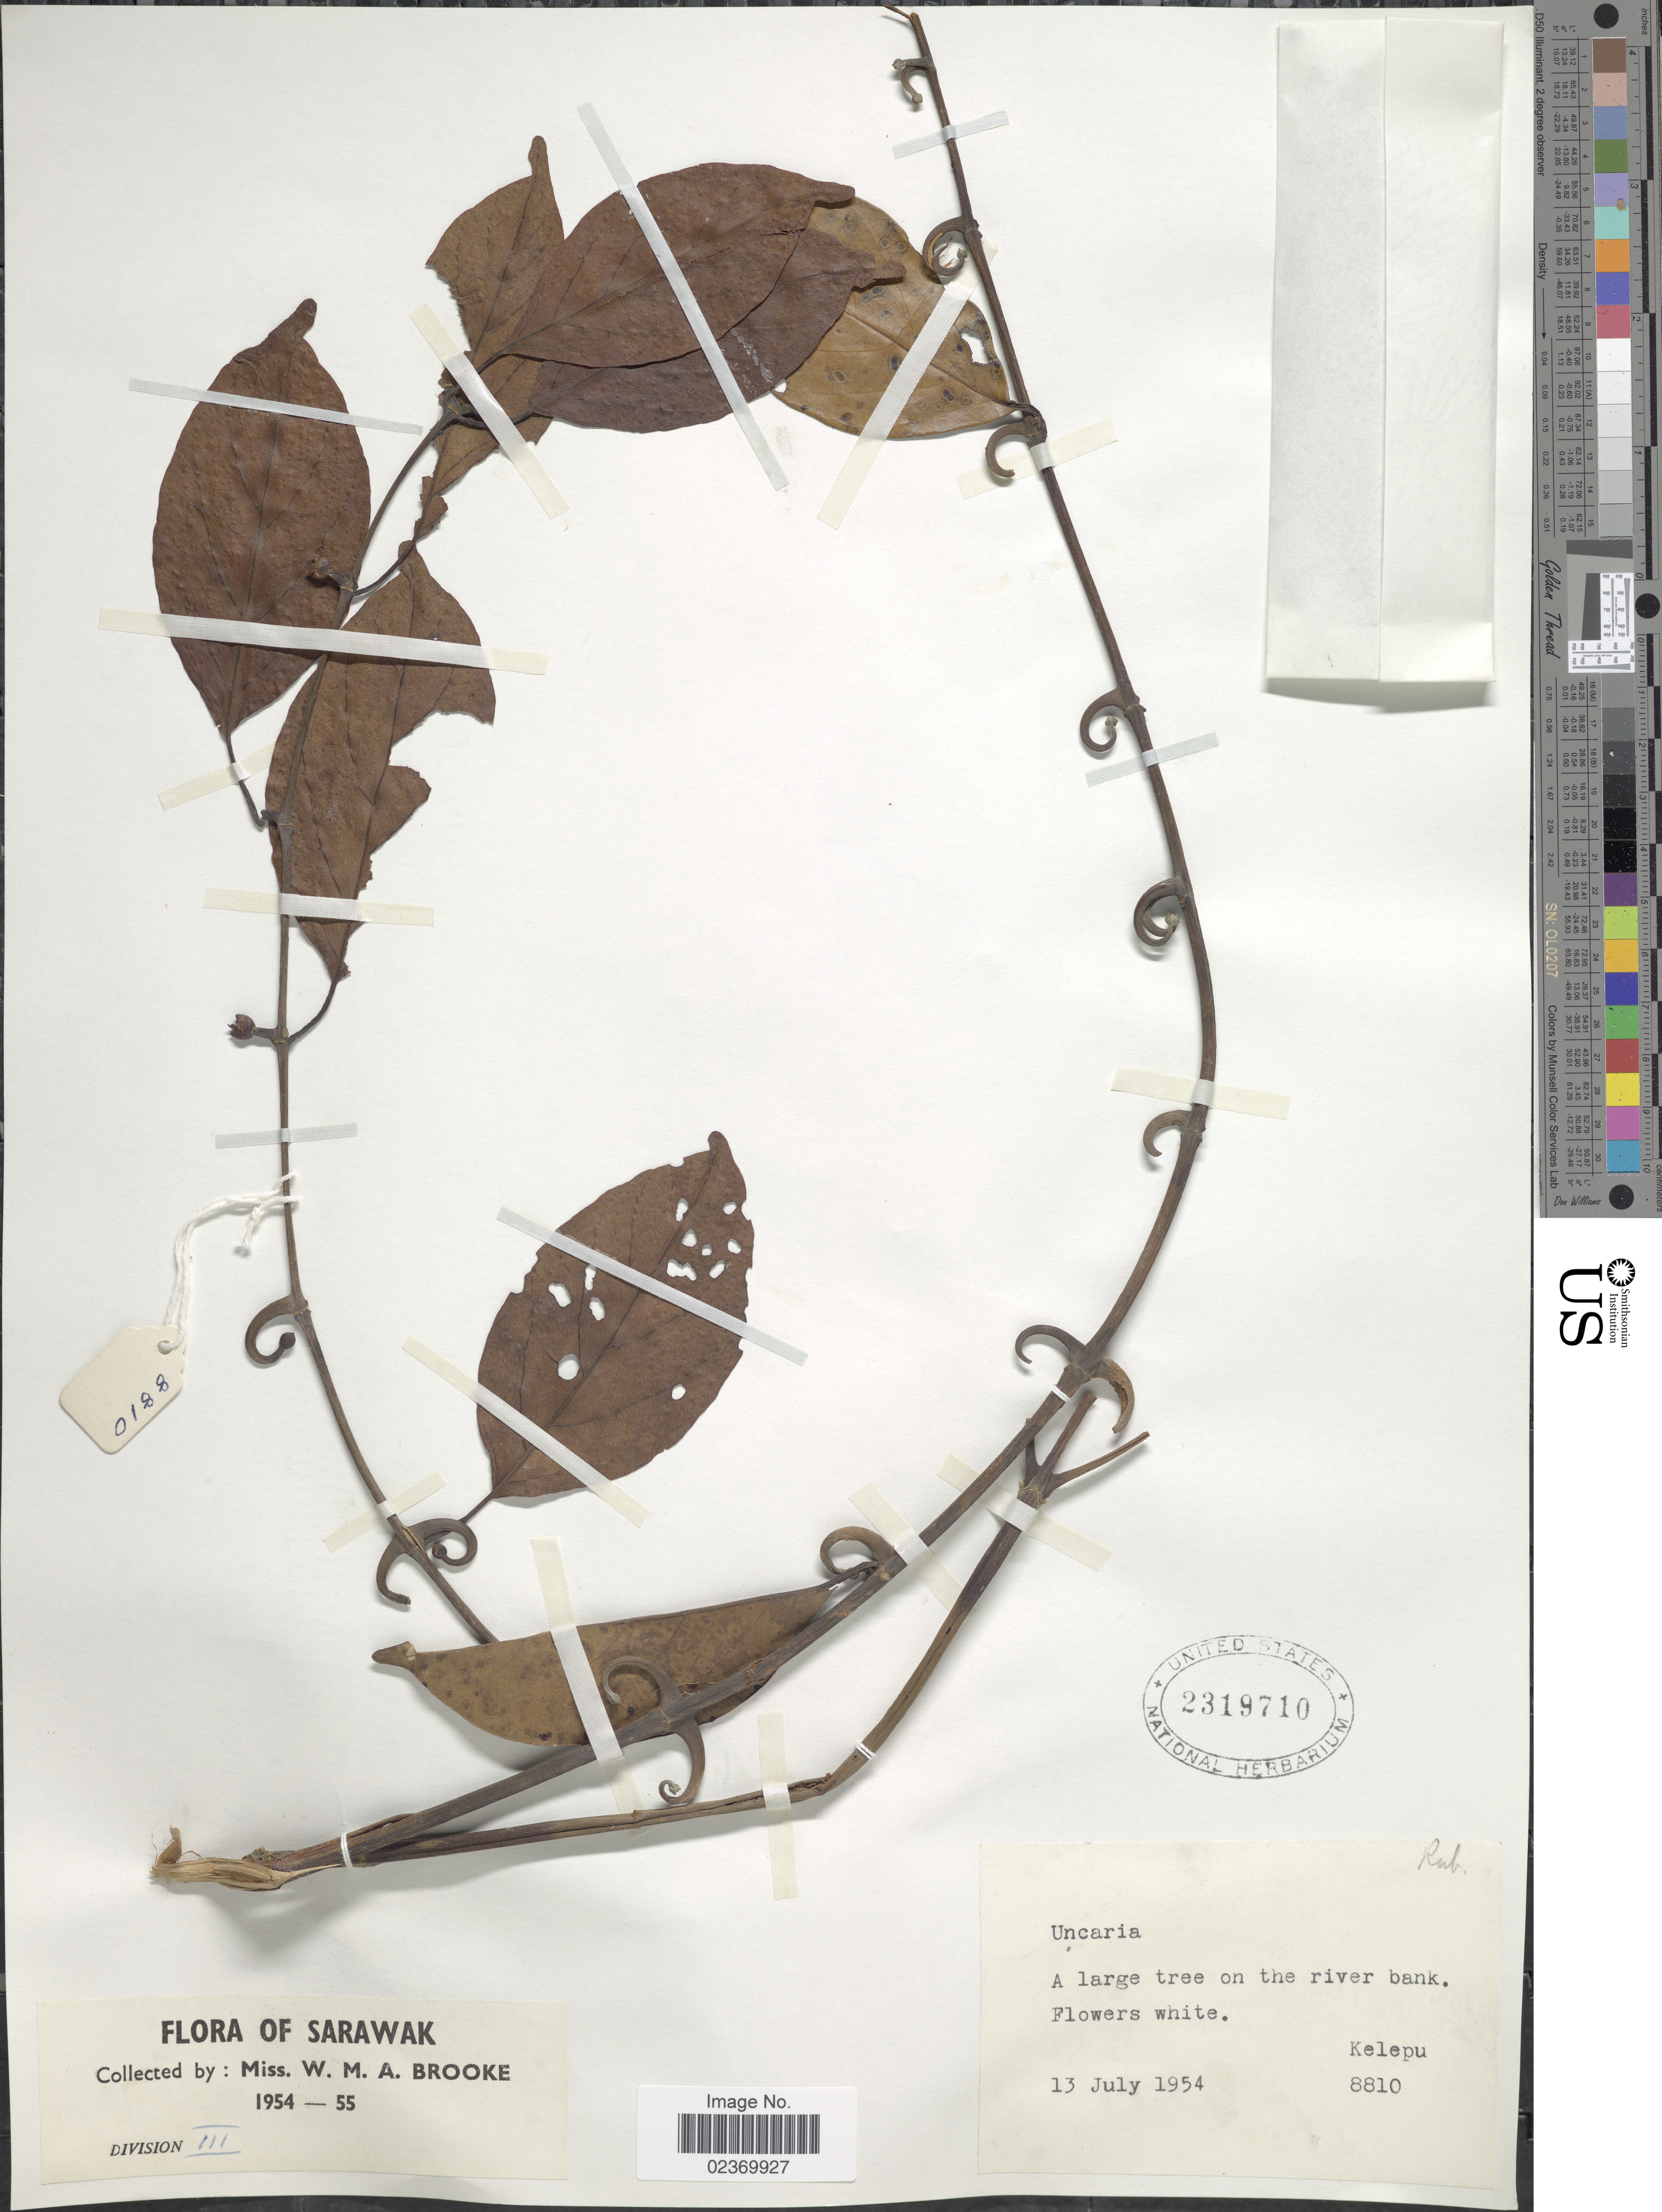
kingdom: Plantae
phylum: Tracheophyta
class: Magnoliopsida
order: Gentianales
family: Rubiaceae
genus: Uncaria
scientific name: Uncaria sp.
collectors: W. Brooke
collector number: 8810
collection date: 1954-07-13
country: Malaysia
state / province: Sarawak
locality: Kelepu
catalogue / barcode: US 2319710